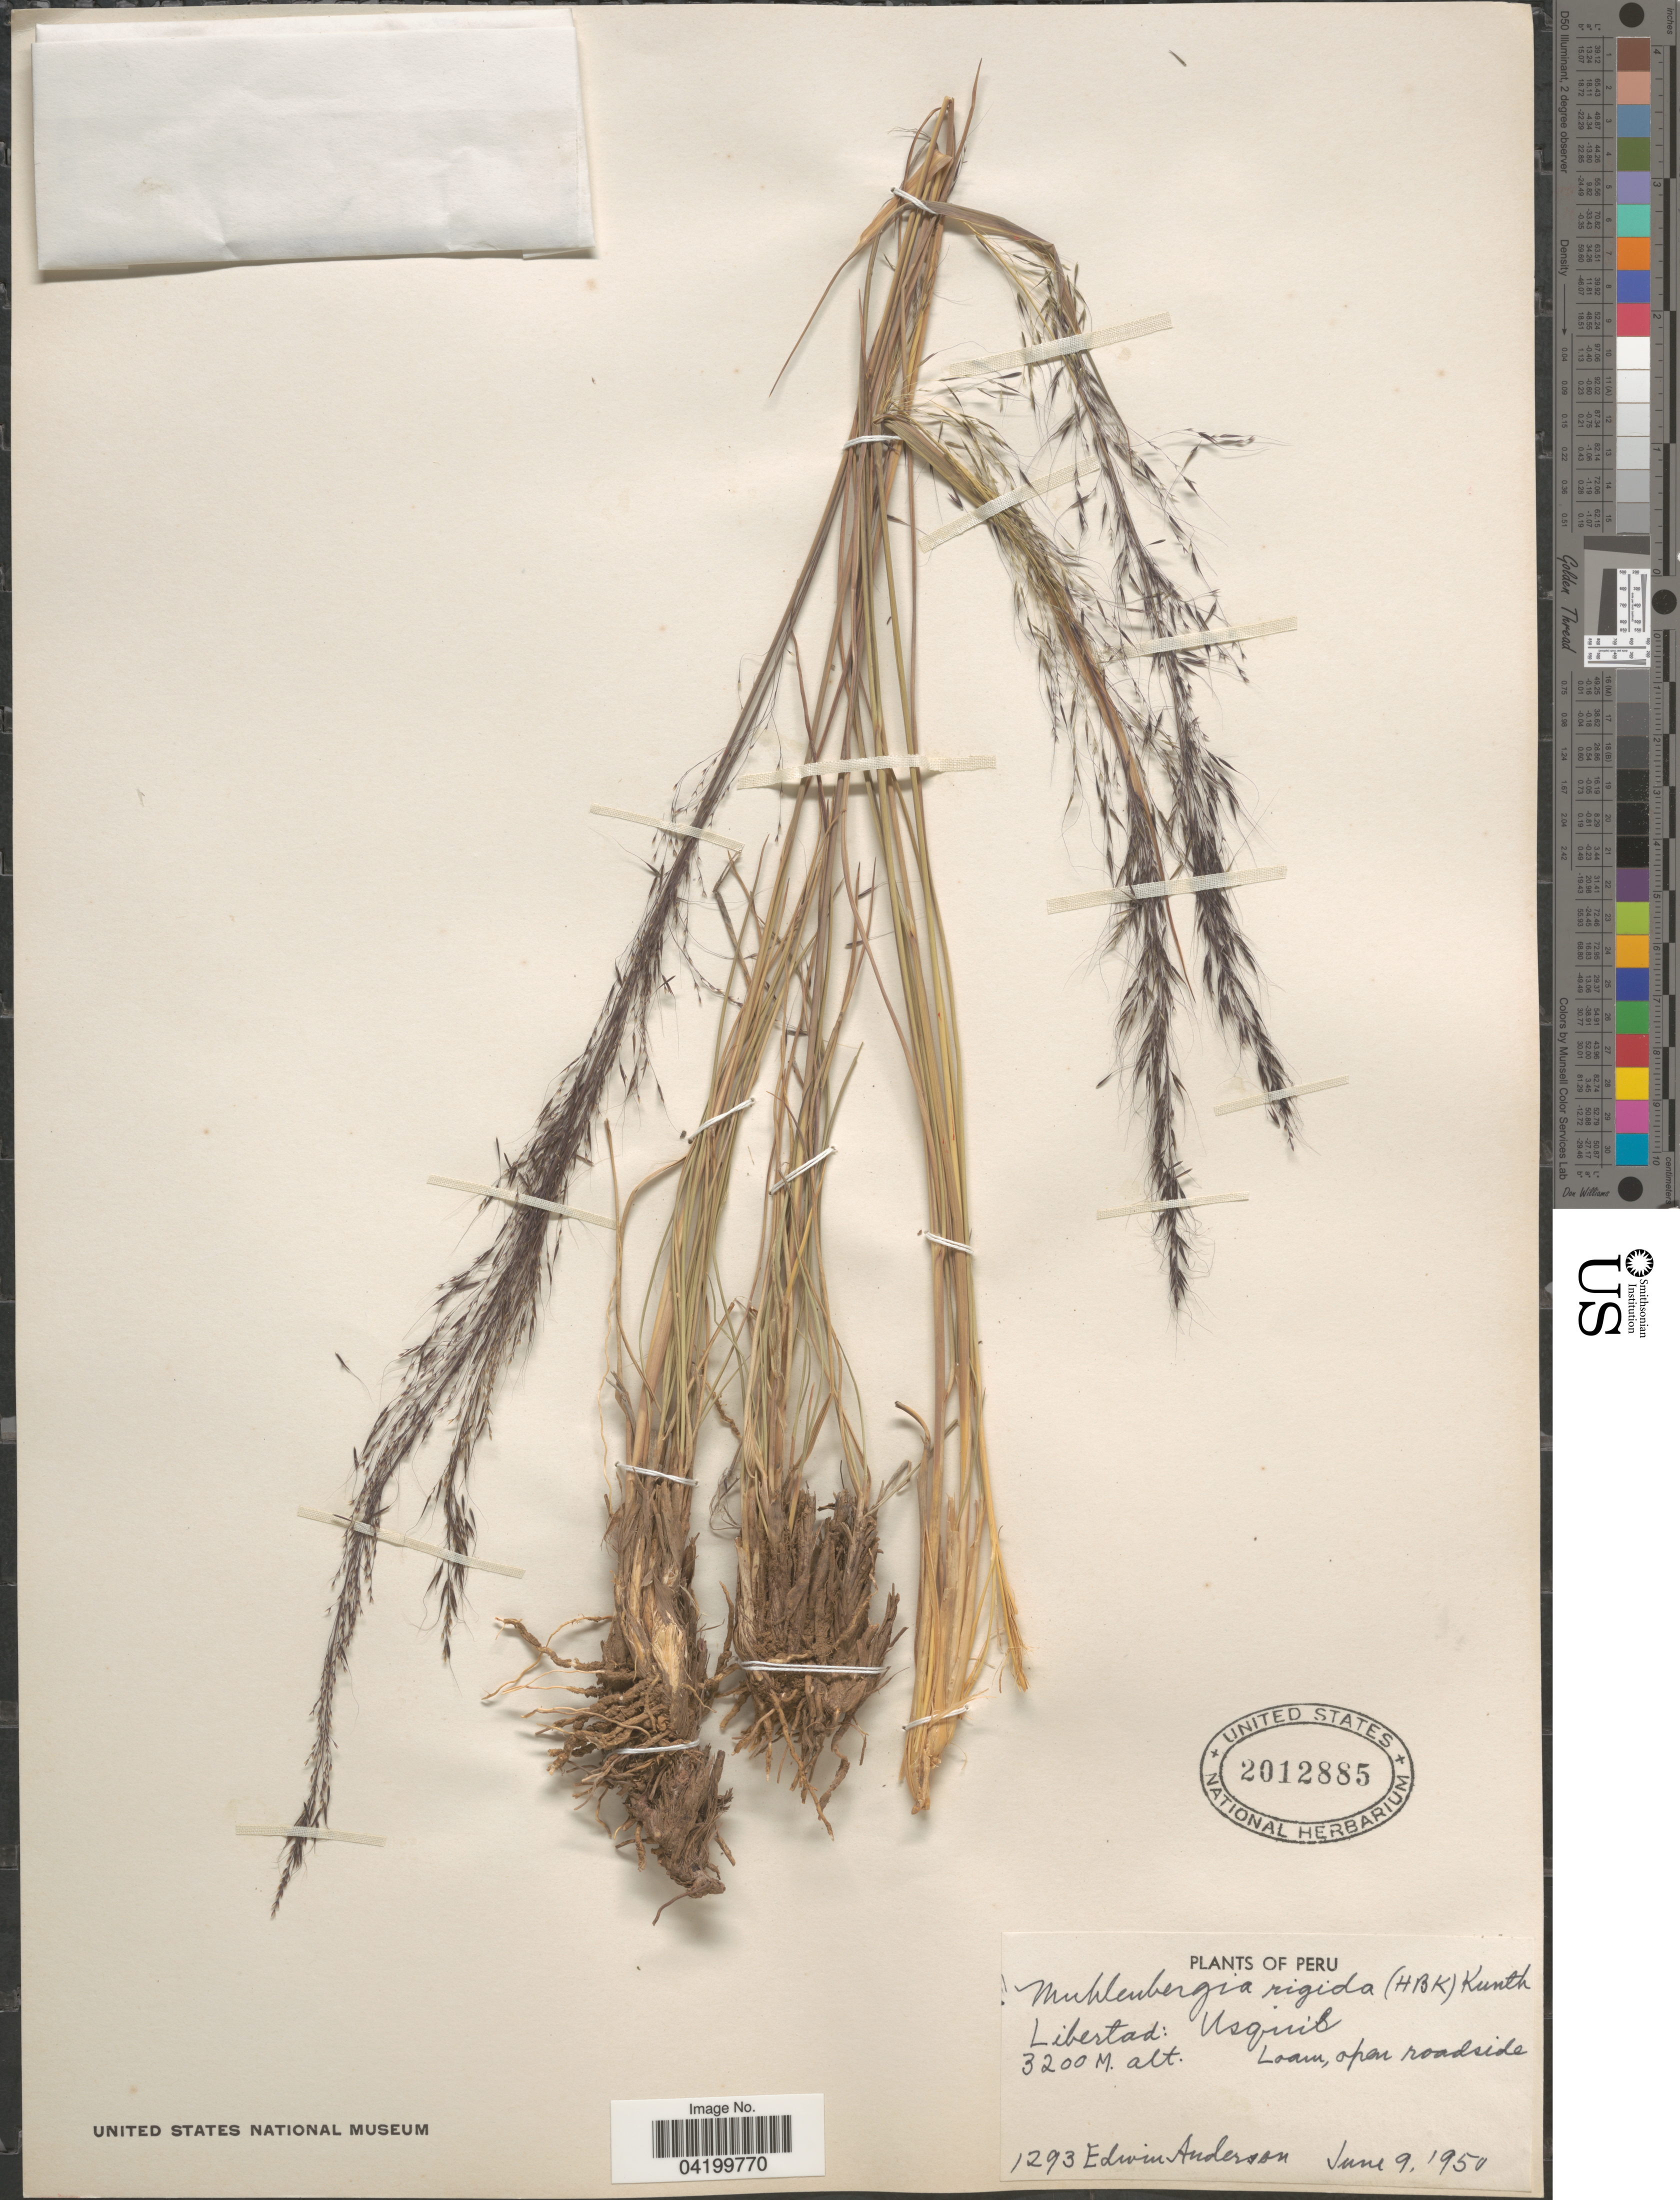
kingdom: Plantae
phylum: Tracheophyta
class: Liliopsida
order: Poales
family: Poaceae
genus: Muhlenbergia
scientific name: Muhlenbergia rigida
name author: (Kunth) Kunth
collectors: E. Anderson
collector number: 1293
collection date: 1950-06-09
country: Peru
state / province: La Libertad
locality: Usquil.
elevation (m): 3200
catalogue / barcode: US 2012885